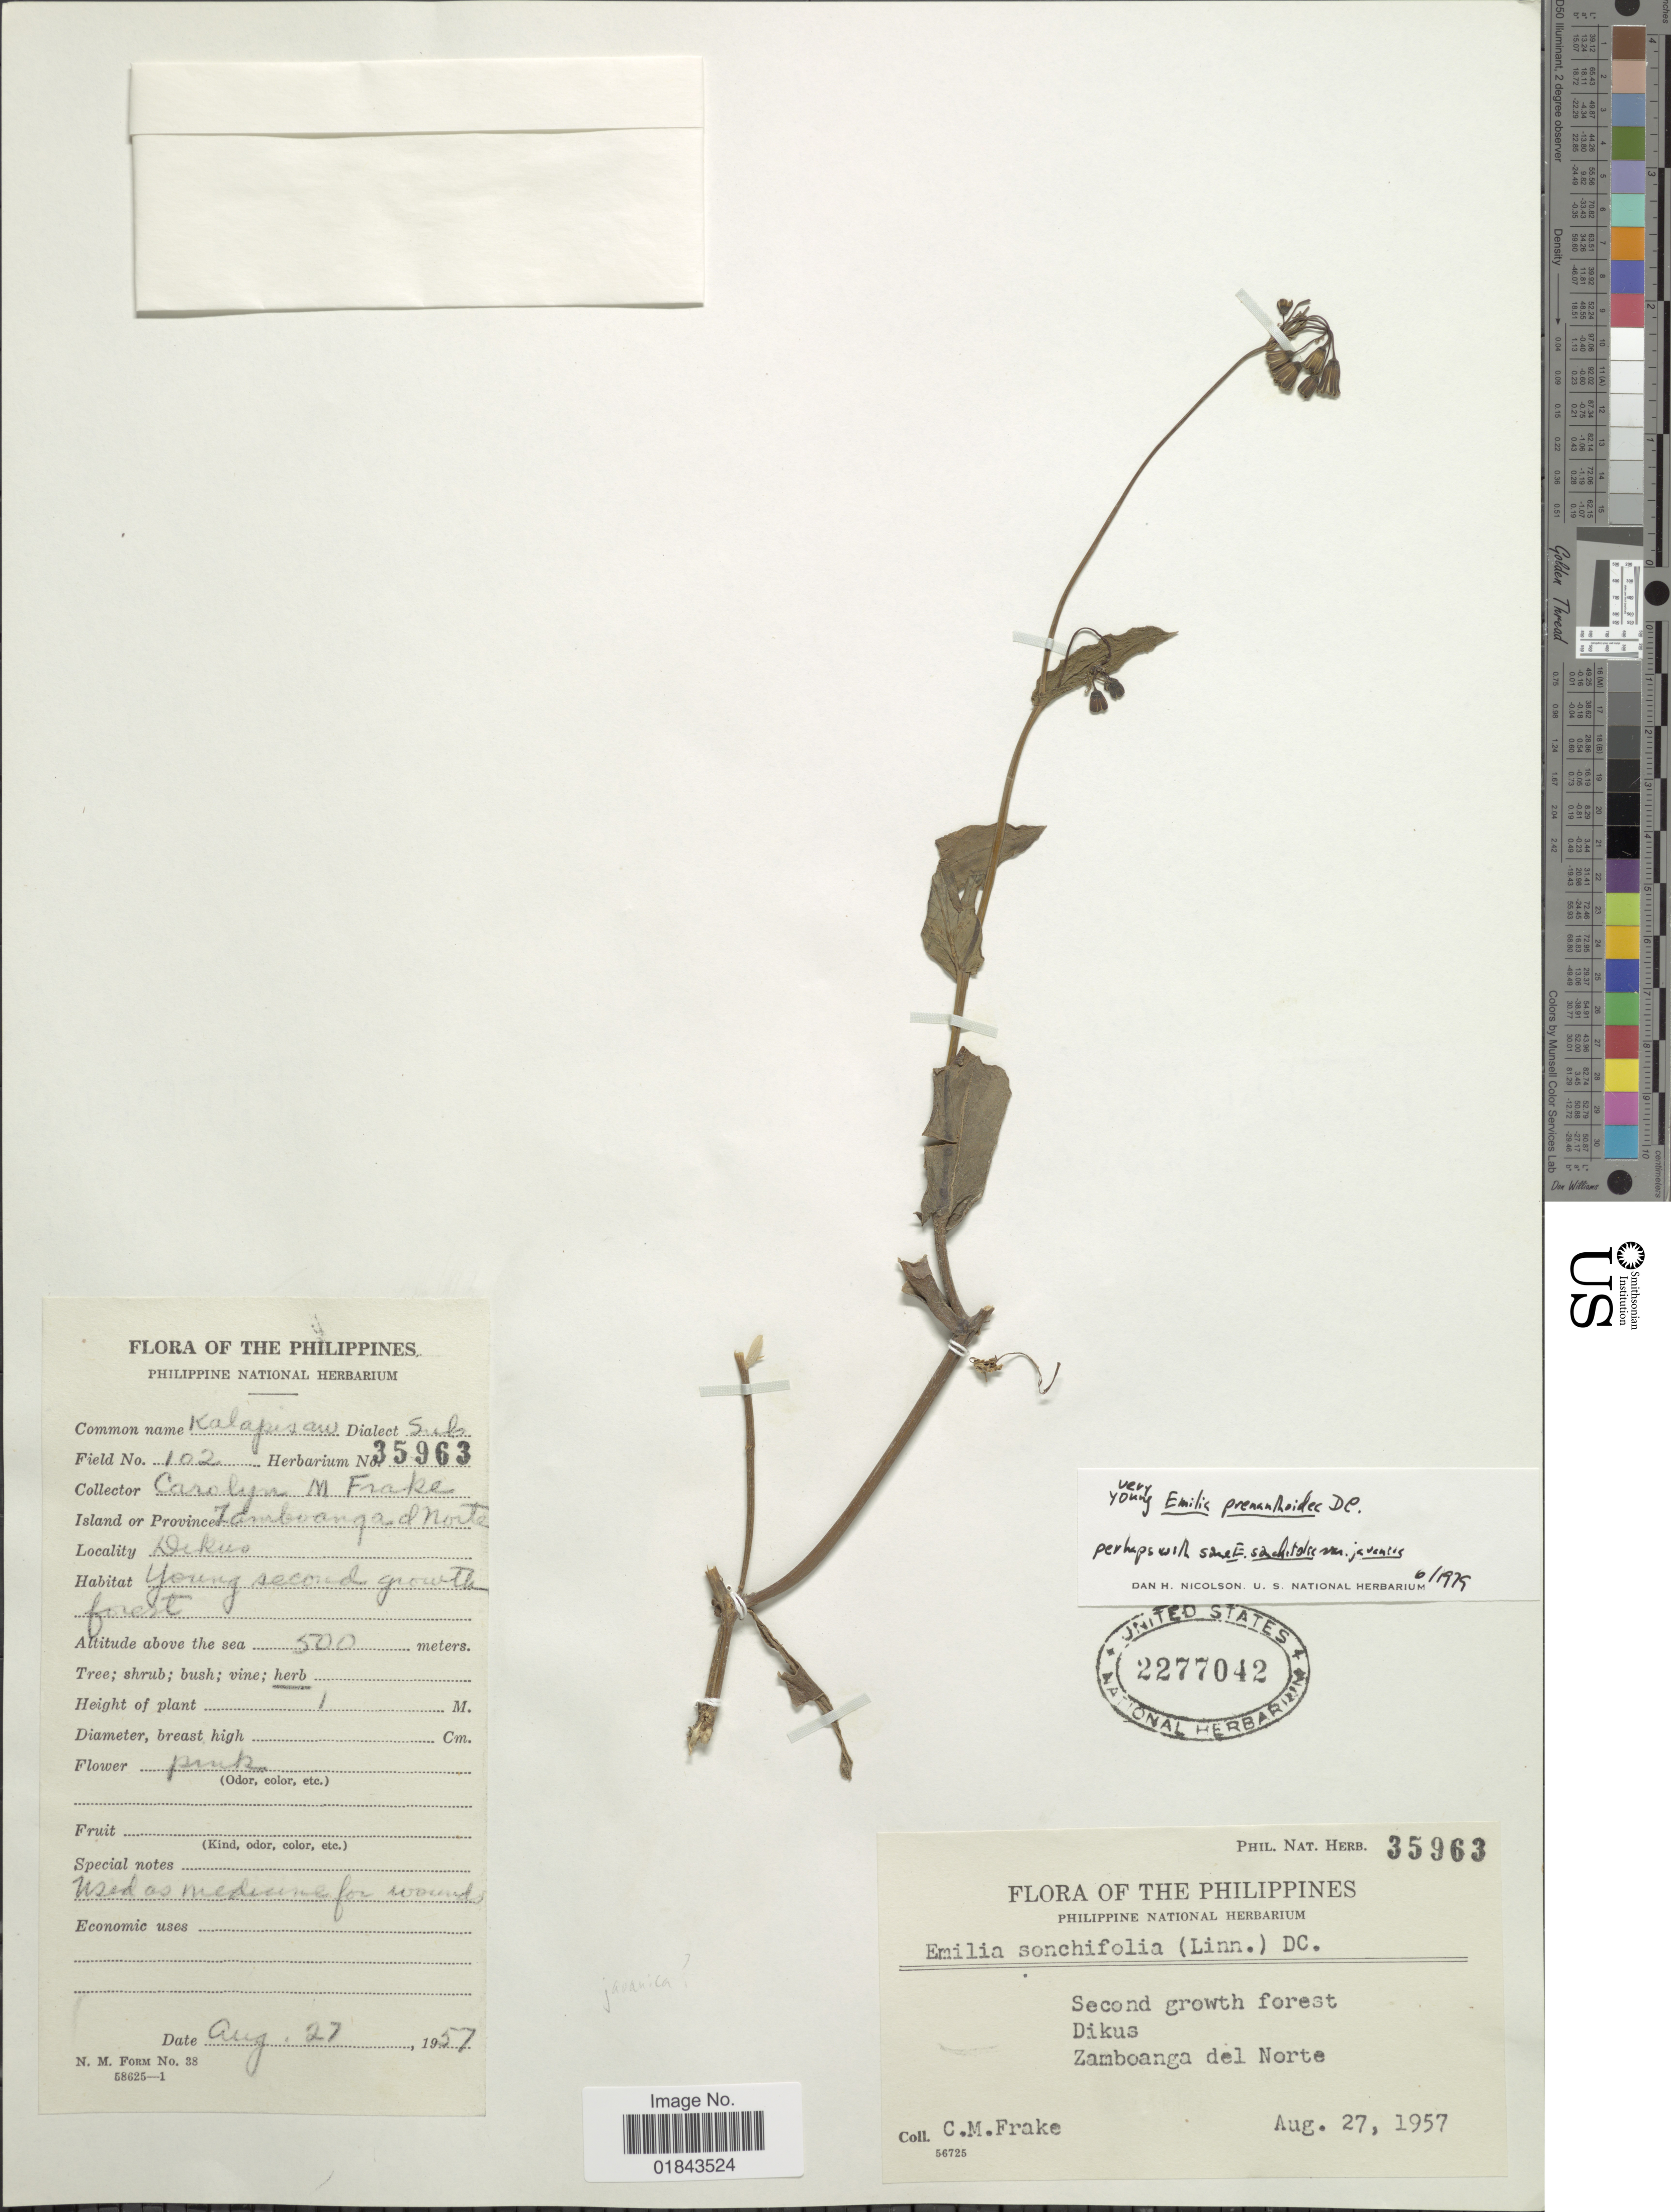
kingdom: Plantae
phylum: Tracheophyta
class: Magnoliopsida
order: Asterales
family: Asteraceae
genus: Emilia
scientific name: Emilia prenanthoidea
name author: DC.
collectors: C. O. Frake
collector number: Phil. Nat Herb. 35963/102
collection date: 1957-08-27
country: Philippines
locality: Dikus, Zamboanga del Norte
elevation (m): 500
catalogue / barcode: US 2277042